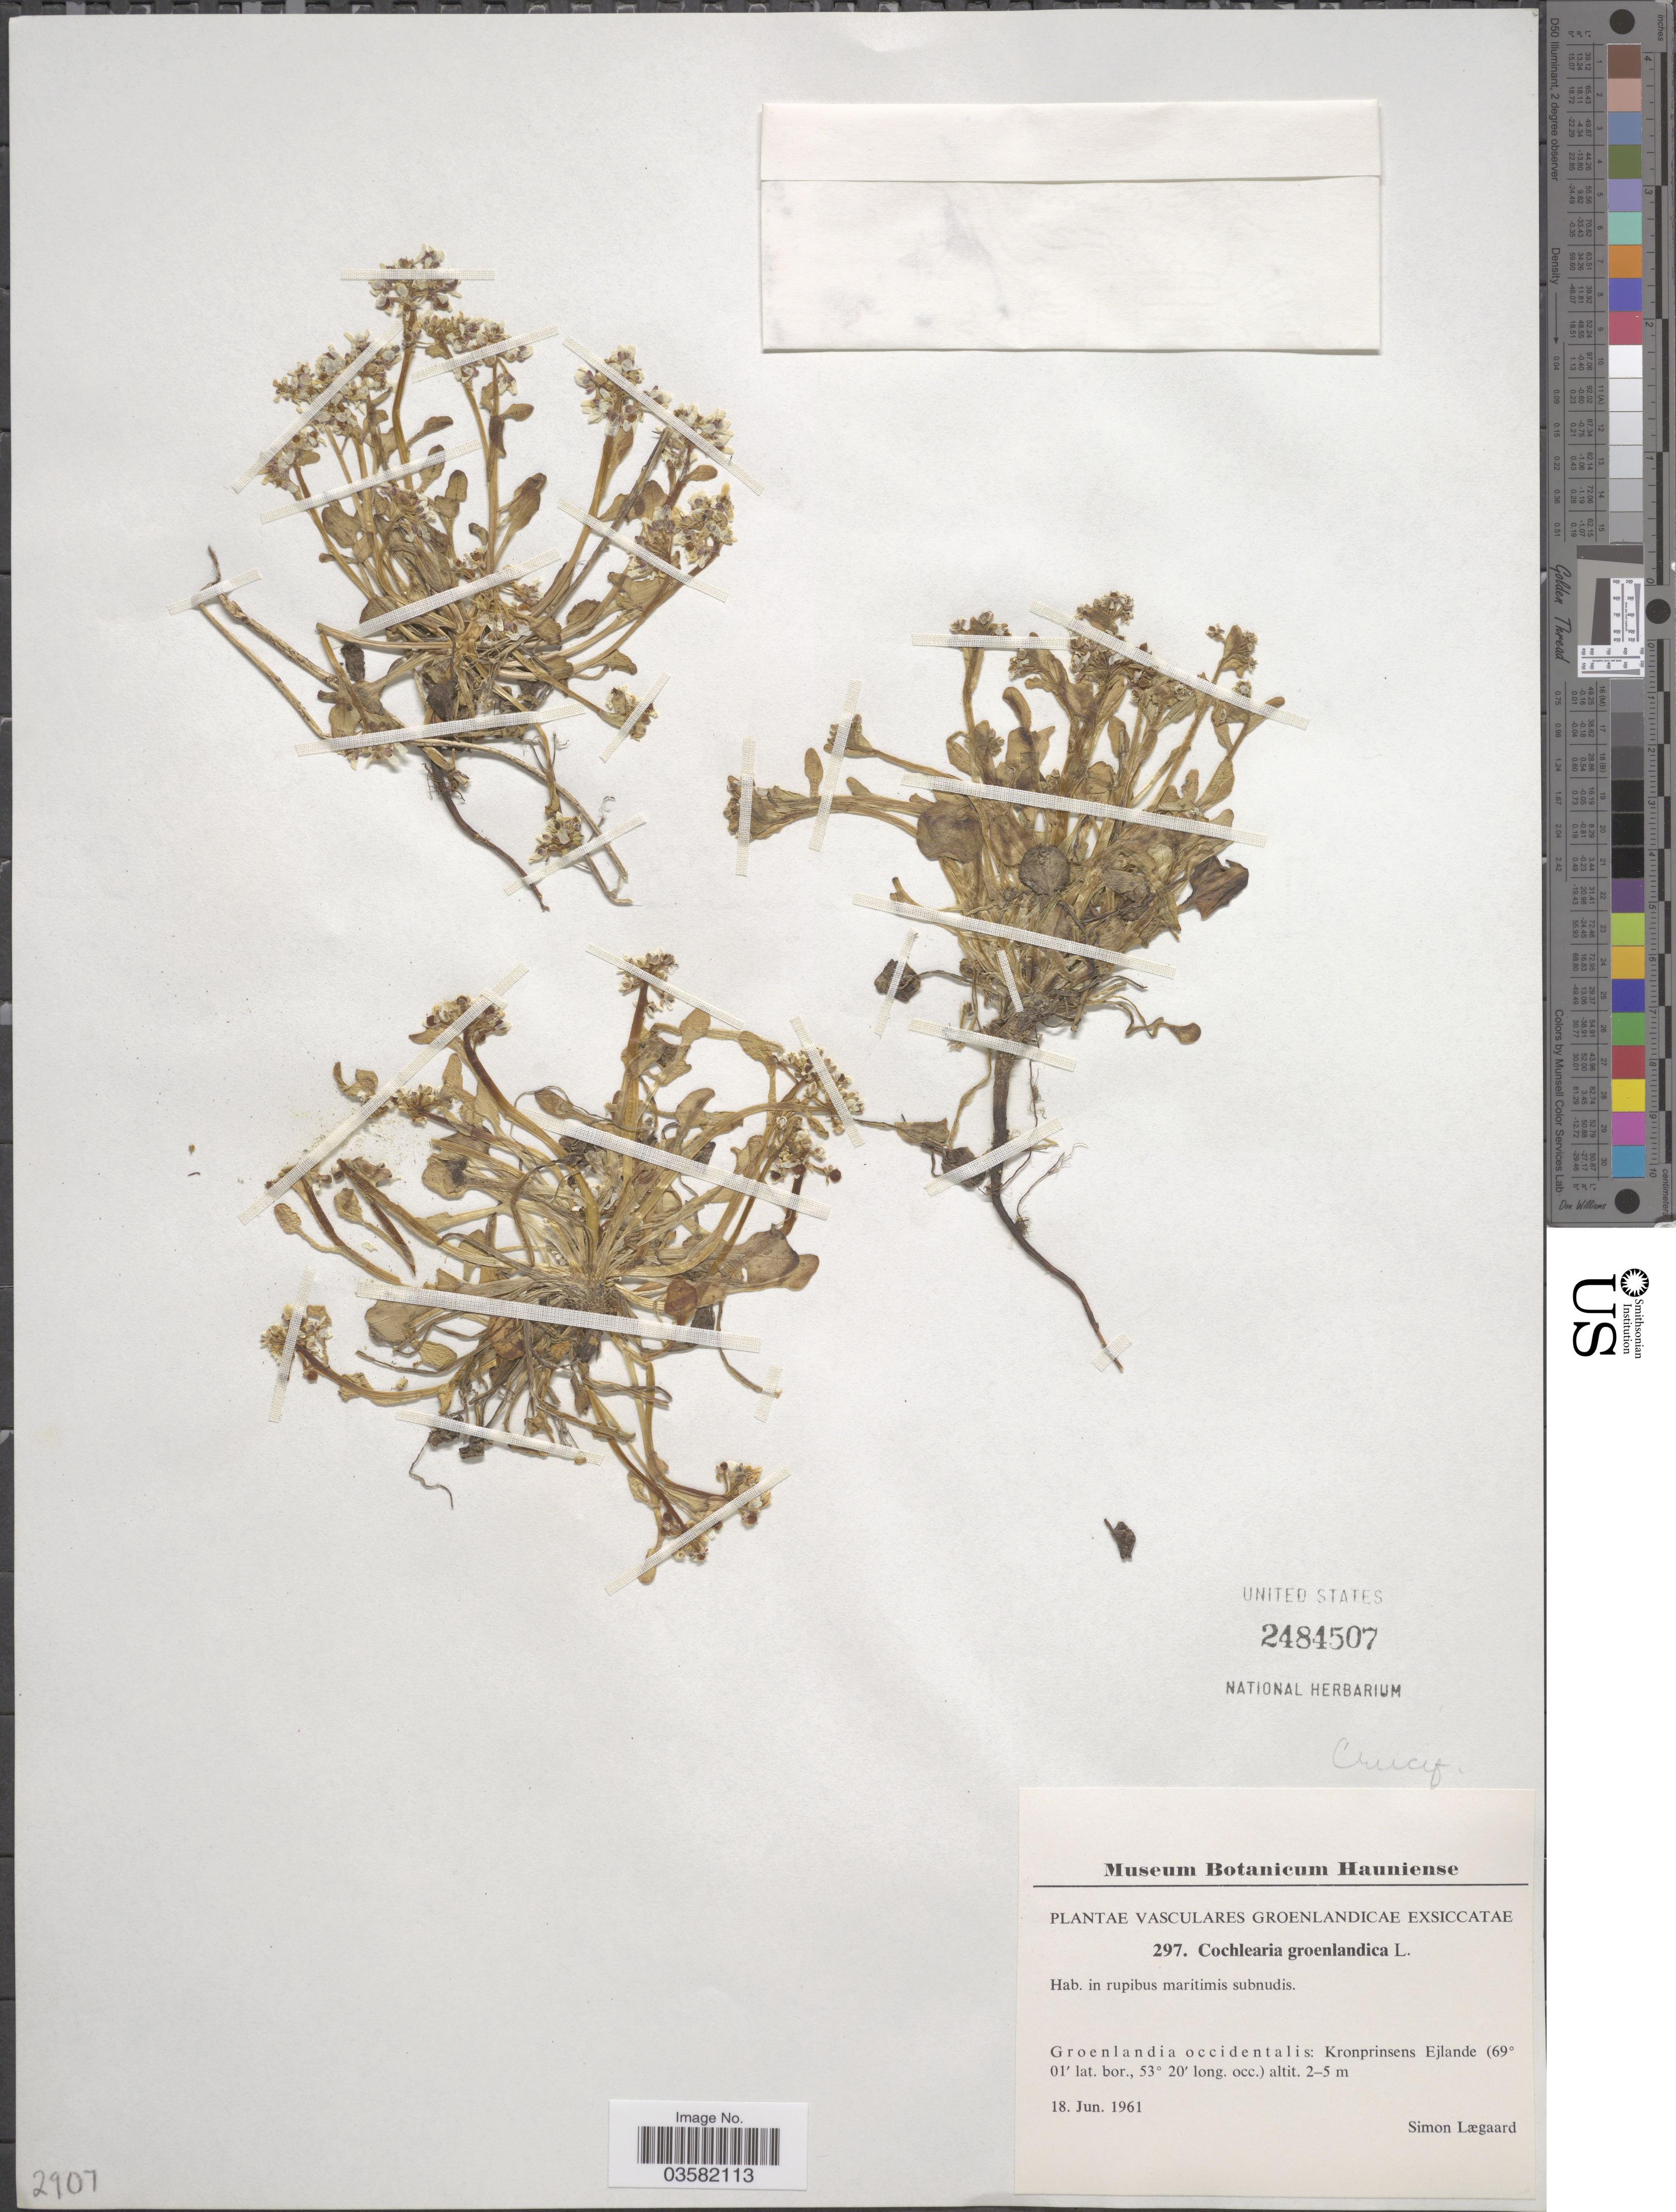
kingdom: Plantae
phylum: Tracheophyta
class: Magnoliopsida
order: Brassicales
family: Brassicaceae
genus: Cochlearia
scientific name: Cochlearia groenlandica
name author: L.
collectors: S. Lægaard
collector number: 297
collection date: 1961-06-18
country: Greenland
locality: Groenlandia occidentalis: Kronprinsens Ejlande.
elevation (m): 2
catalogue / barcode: US 2484507